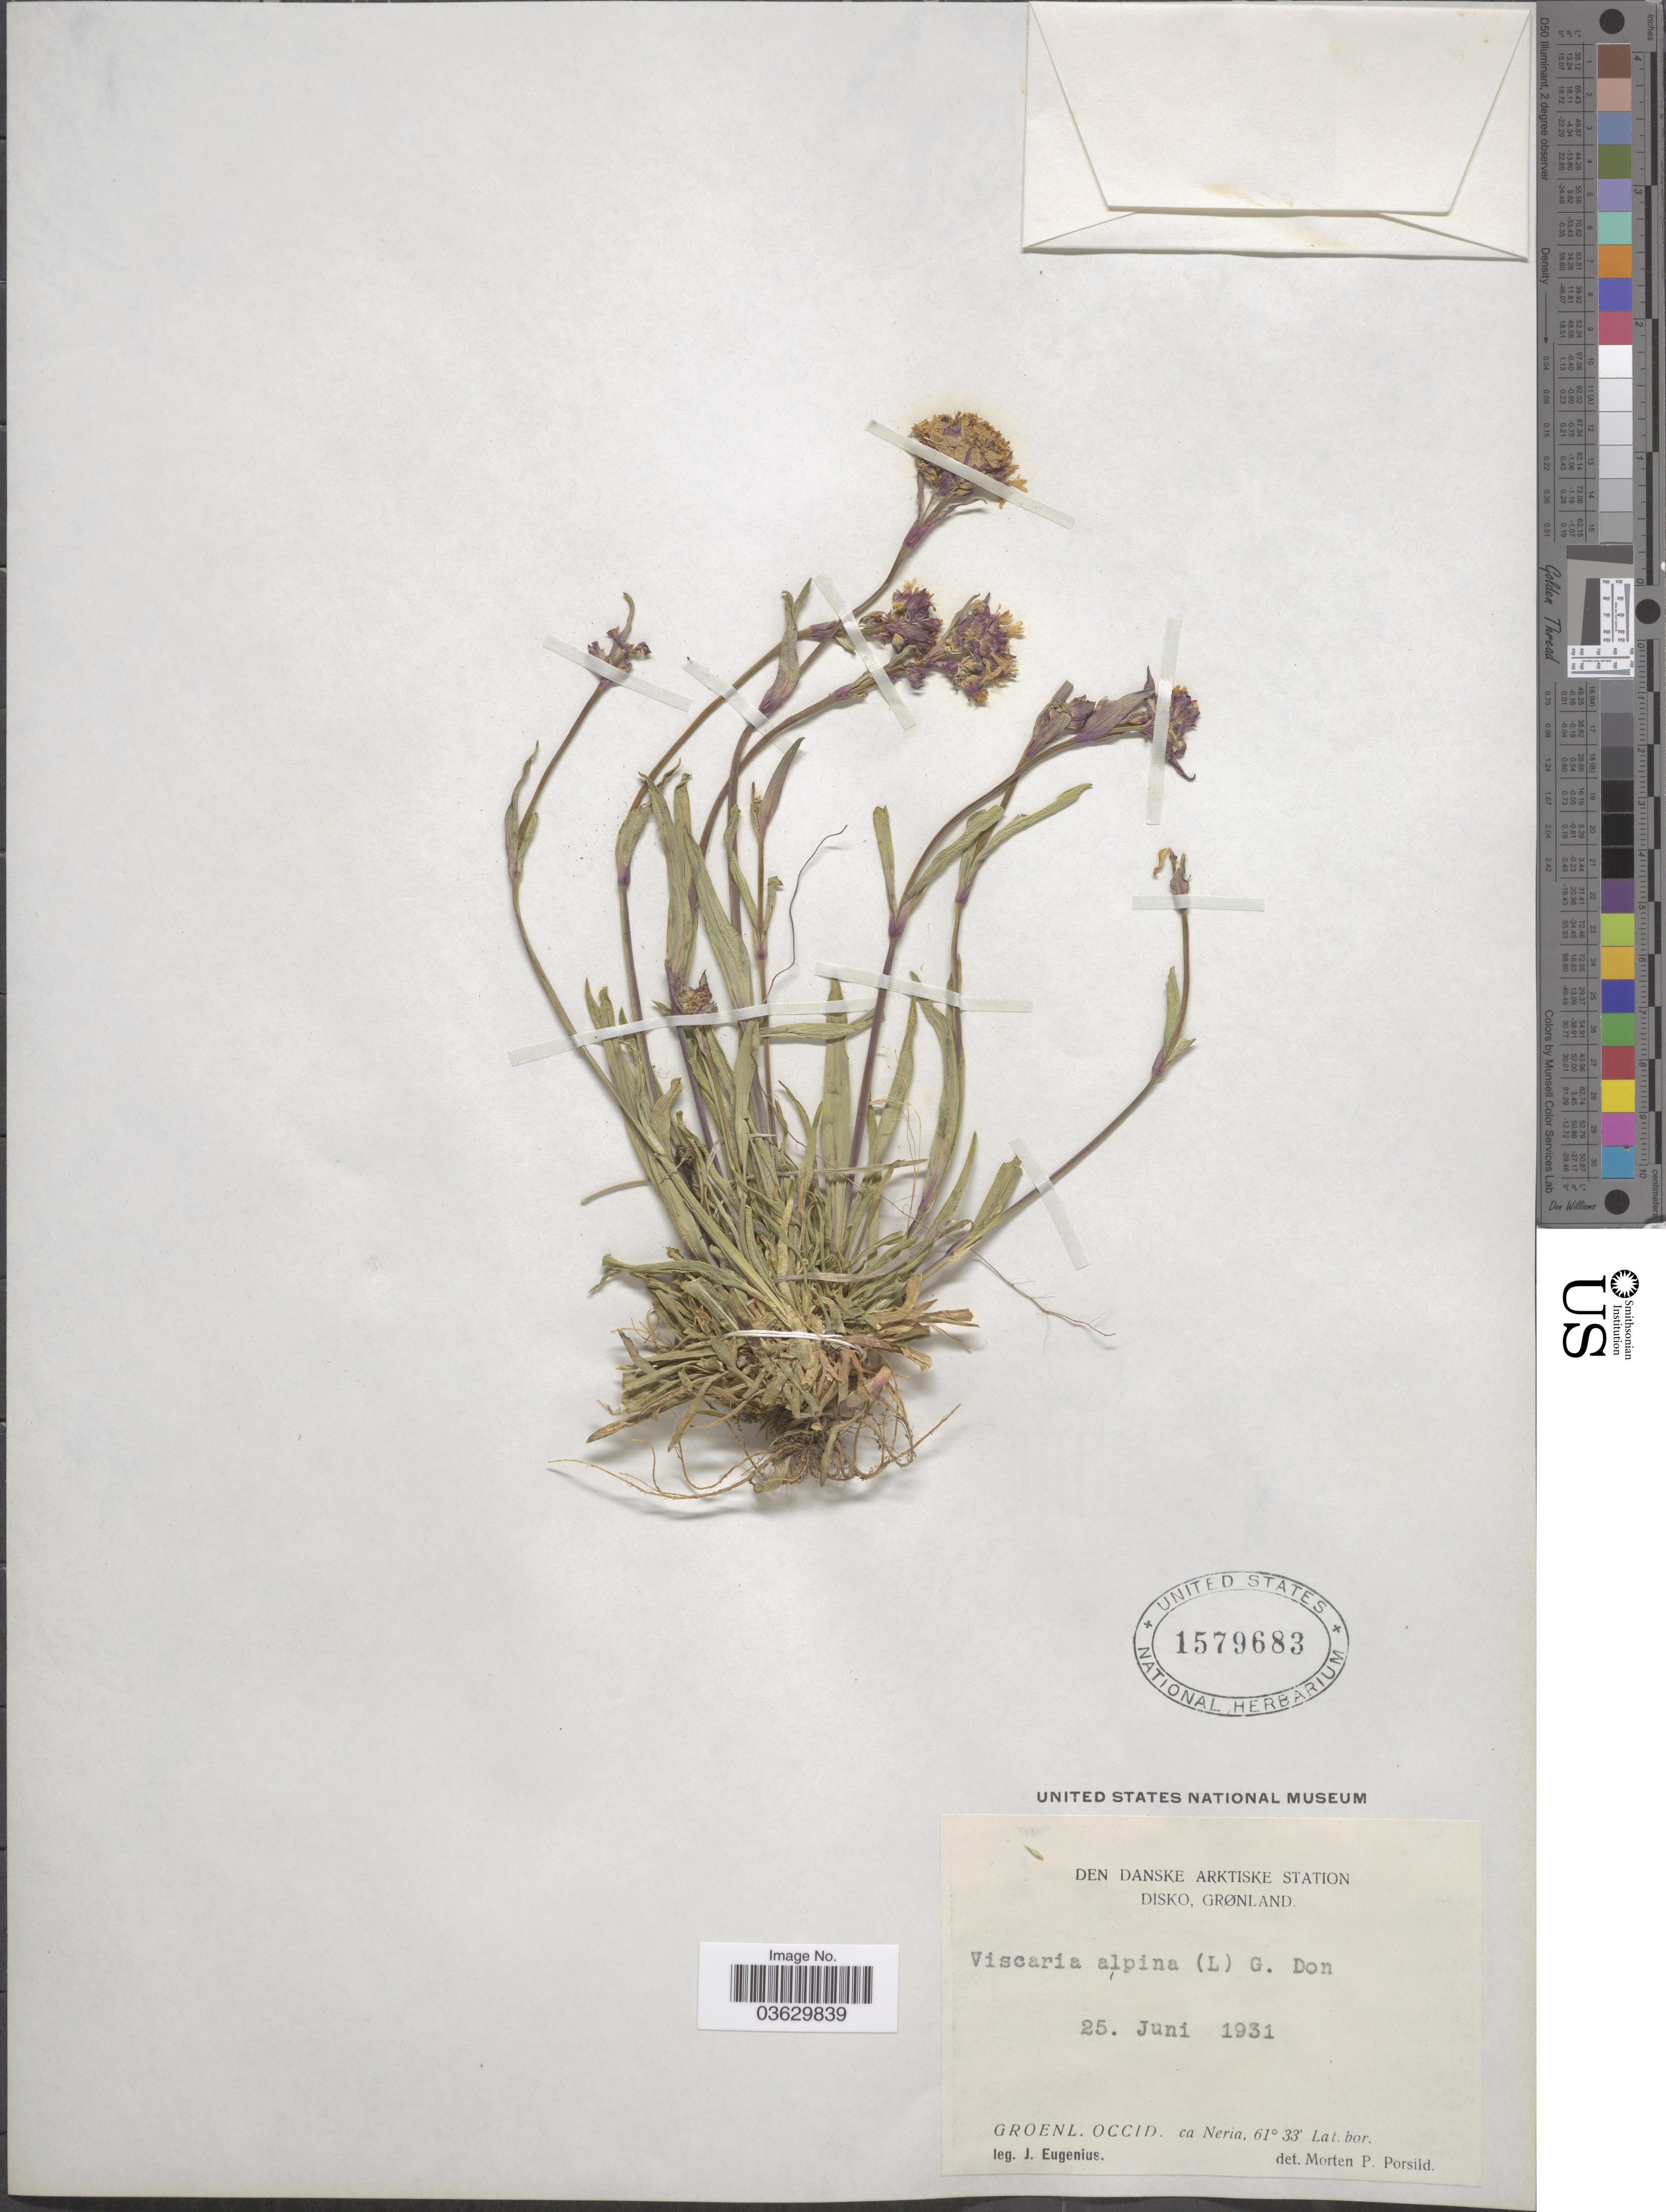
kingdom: Plantae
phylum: Tracheophyta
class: Magnoliopsida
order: Caryophyllales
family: Caryophyllaceae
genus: Viscaria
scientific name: Viscaria alpina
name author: (L.) G. Don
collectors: J. Eugenius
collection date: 1931-06-25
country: Greenland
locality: Den Danske Arktiske Station. Disko, Grønland. Groenl. Occid. ca Neria.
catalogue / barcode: US 1579683